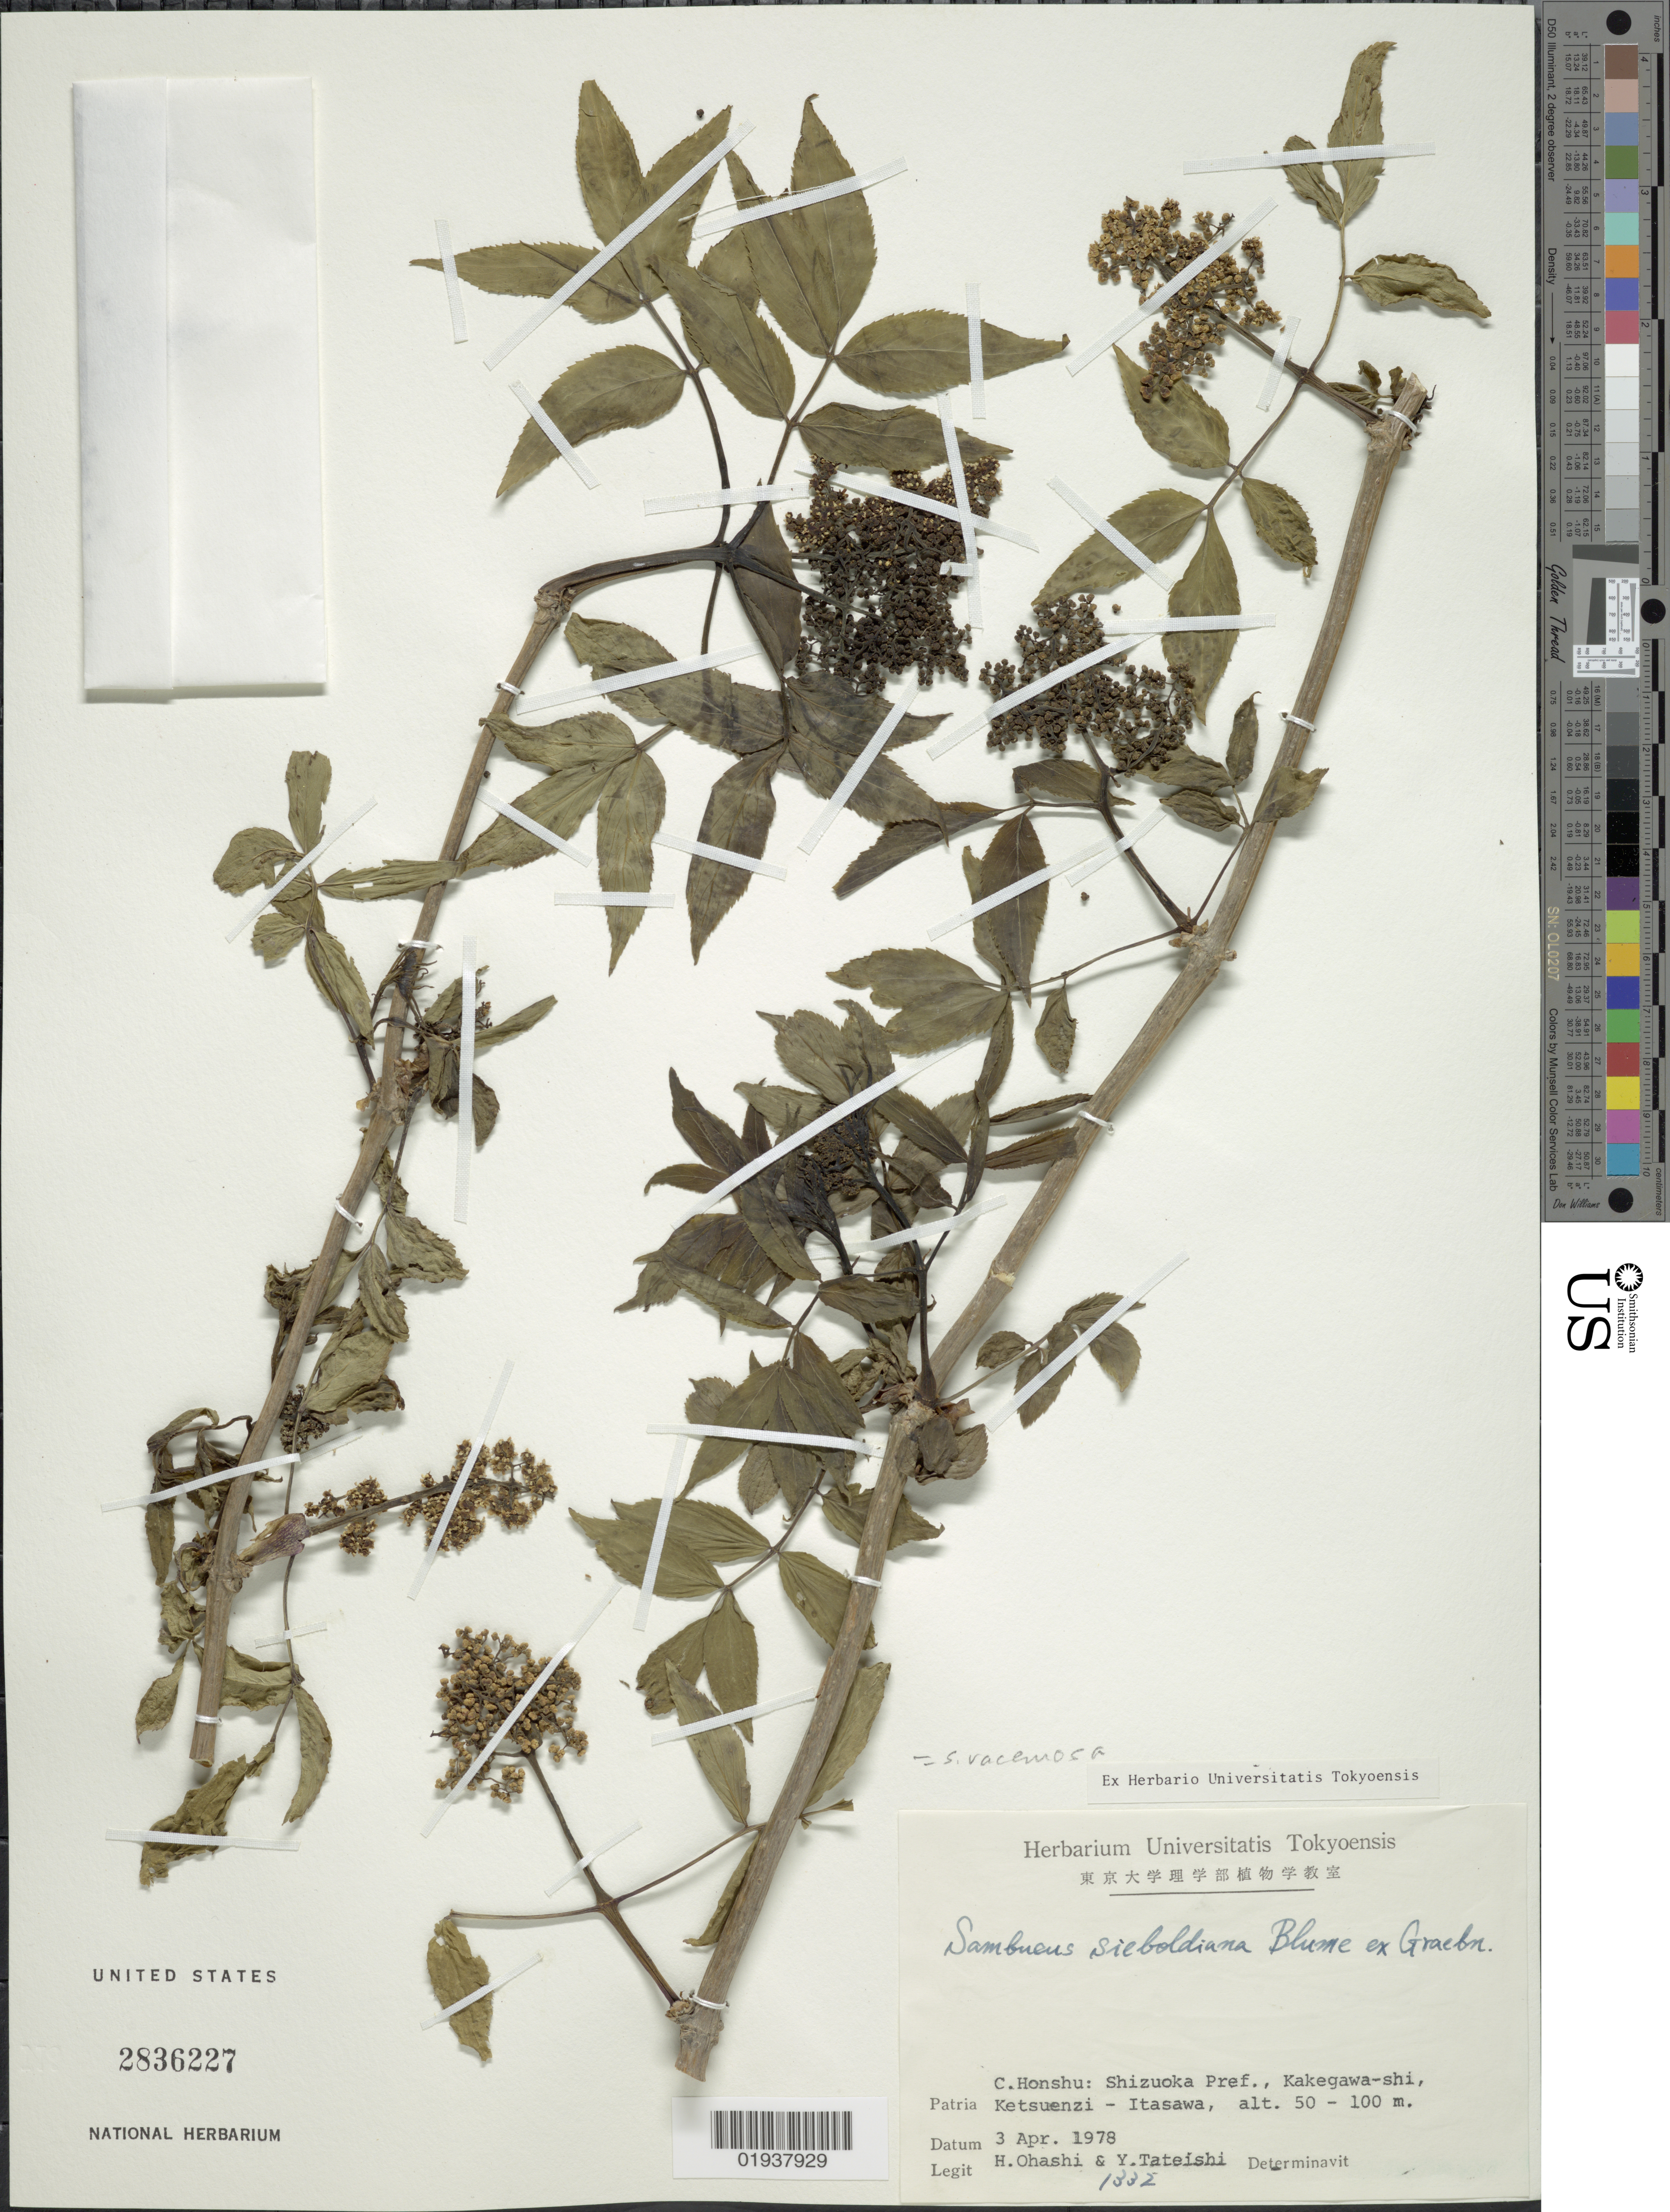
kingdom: Plantae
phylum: Tracheophyta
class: Magnoliopsida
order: Dipsacales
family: Viburnaceae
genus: Sambucus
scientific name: Sambucus racemosa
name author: L.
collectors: H. Ohashi & Y. Tateishi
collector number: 1332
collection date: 1978-04-03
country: Japan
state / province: Sizuoka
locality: C. Honshu, Shizuoka Pref., Kakegawa-shi, Patria Ketsuenzi-Itasawa.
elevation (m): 50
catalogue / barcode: US 2836227